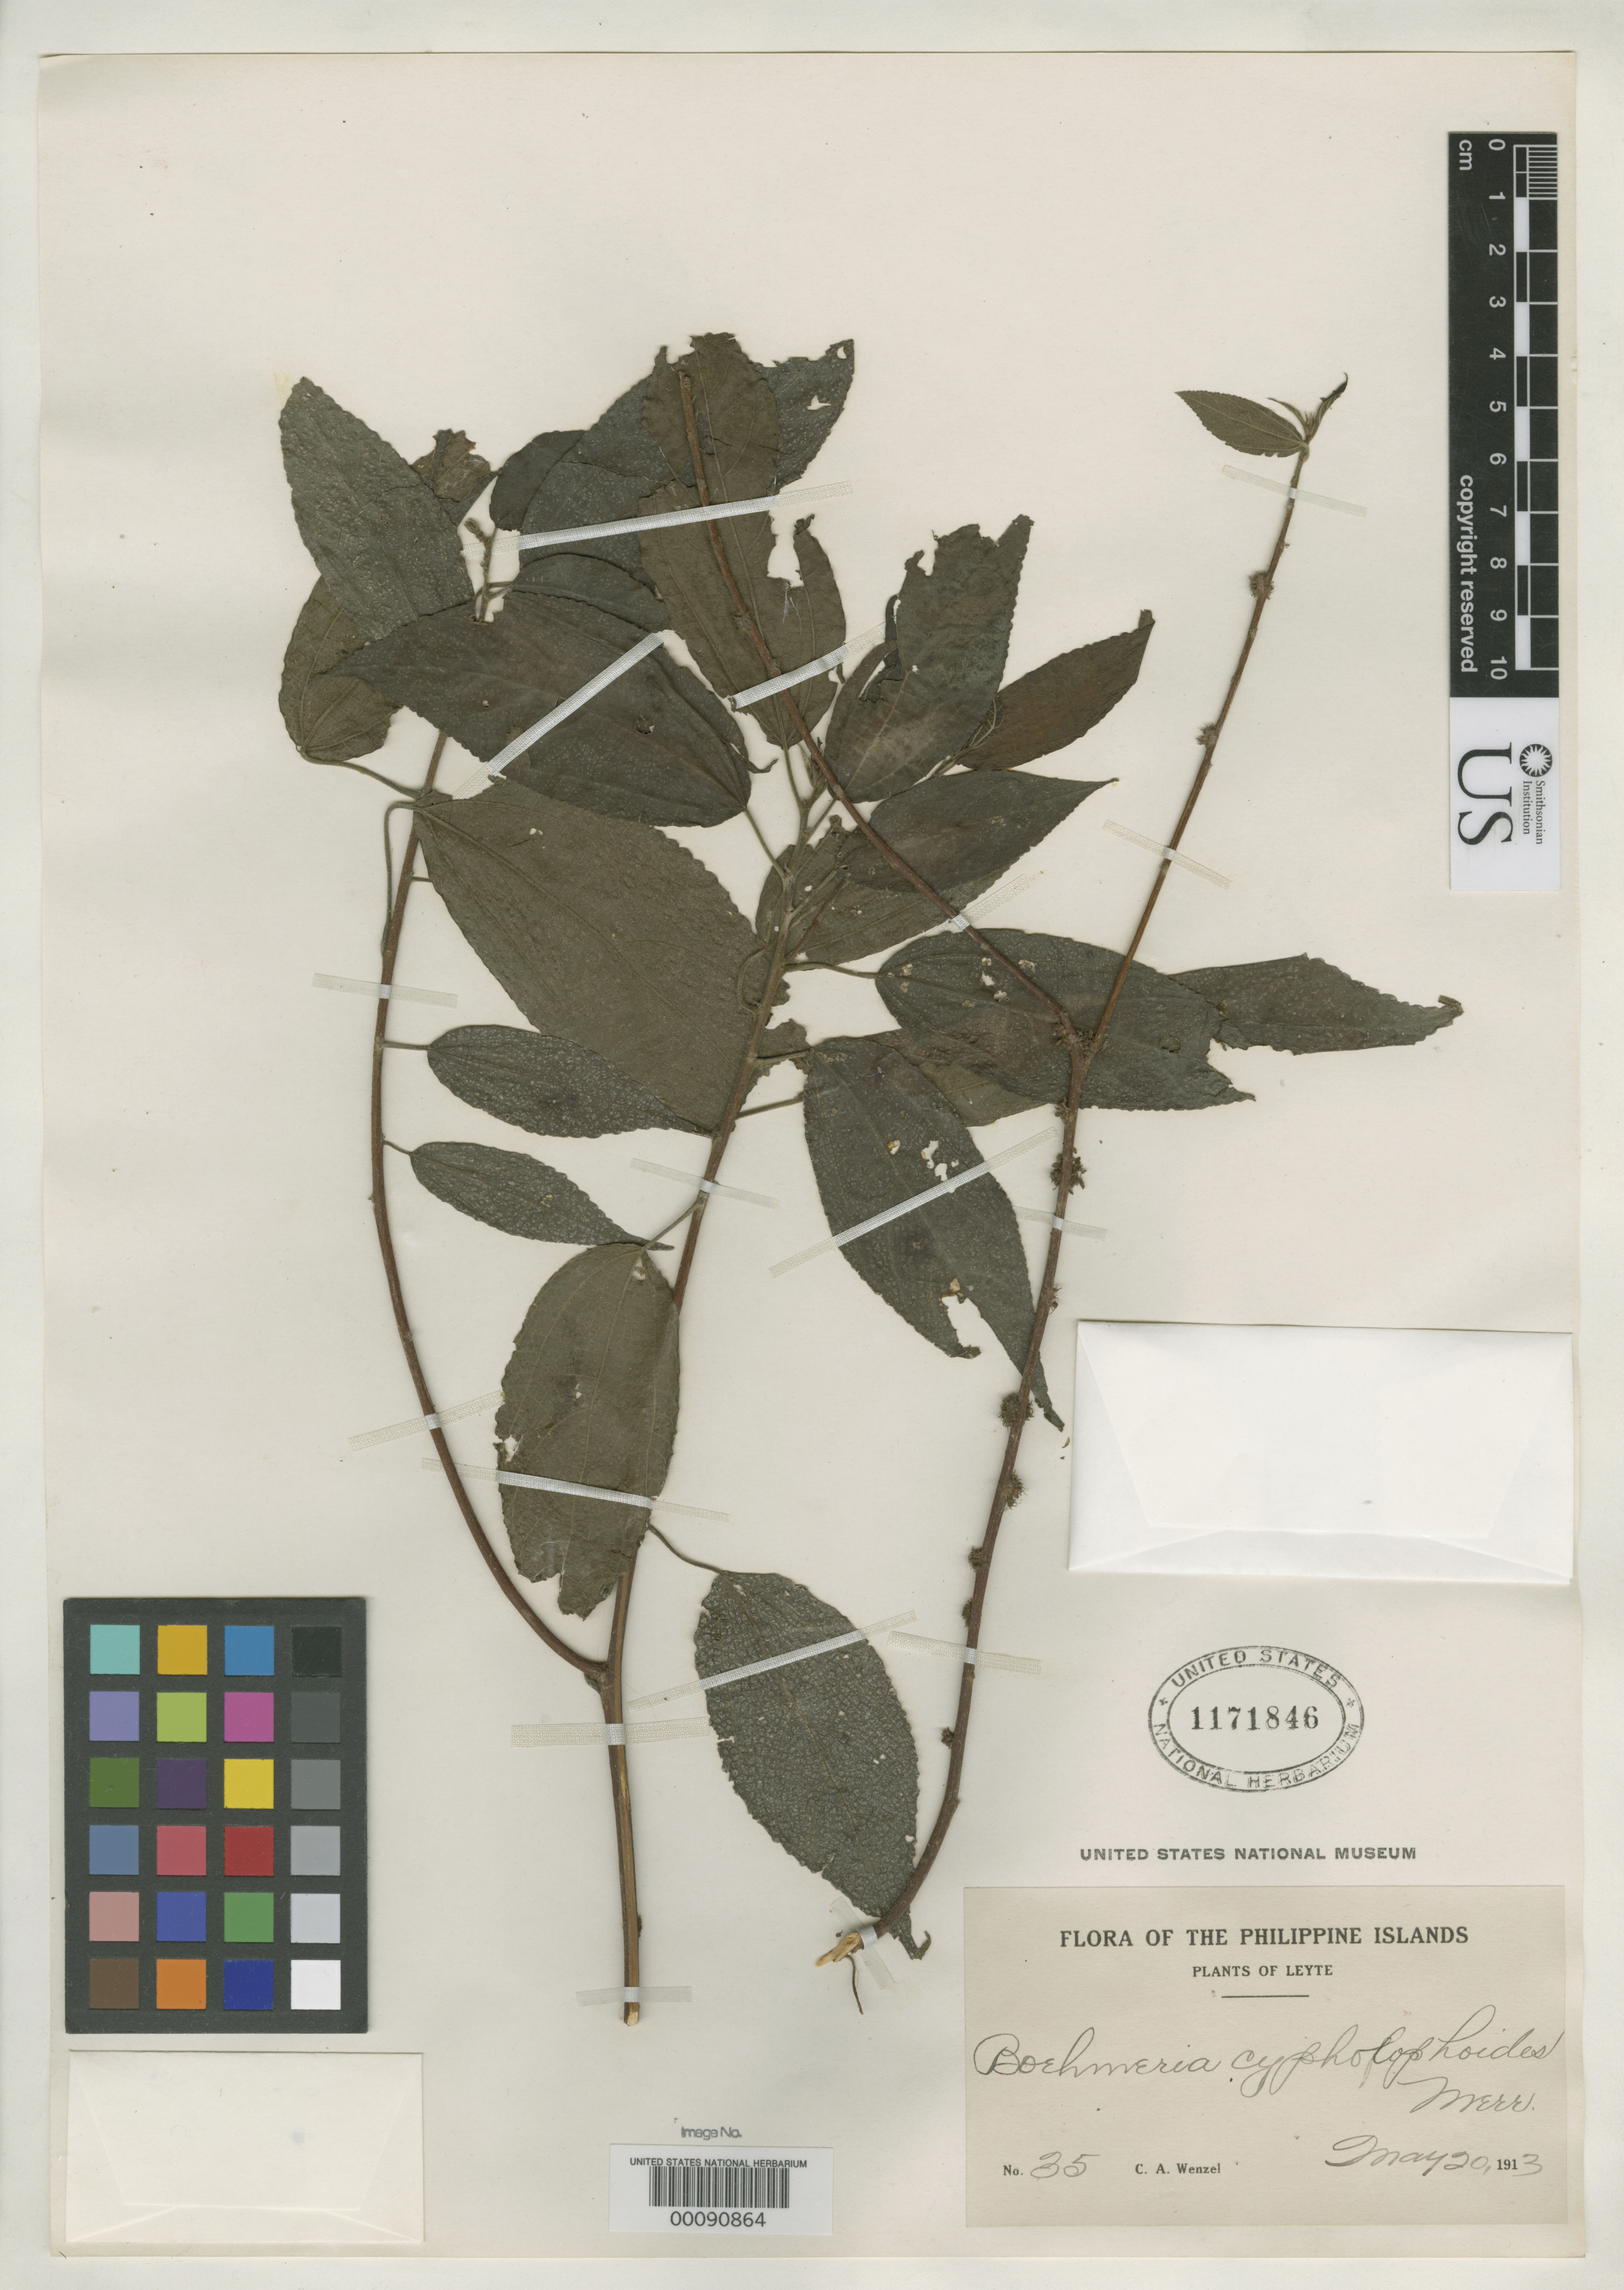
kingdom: Plantae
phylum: Tracheophyta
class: Magnoliopsida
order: Rosales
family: Urticaceae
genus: Boehmeria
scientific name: Boehmeria cypholophoides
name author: Merr.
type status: Isotype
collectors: C. Wenzel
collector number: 35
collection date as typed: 20 May 1913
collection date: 1913-05-20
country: Philippines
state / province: Eastern Visayas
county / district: Leyte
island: Leyte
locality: Dagami.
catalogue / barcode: US 1171846